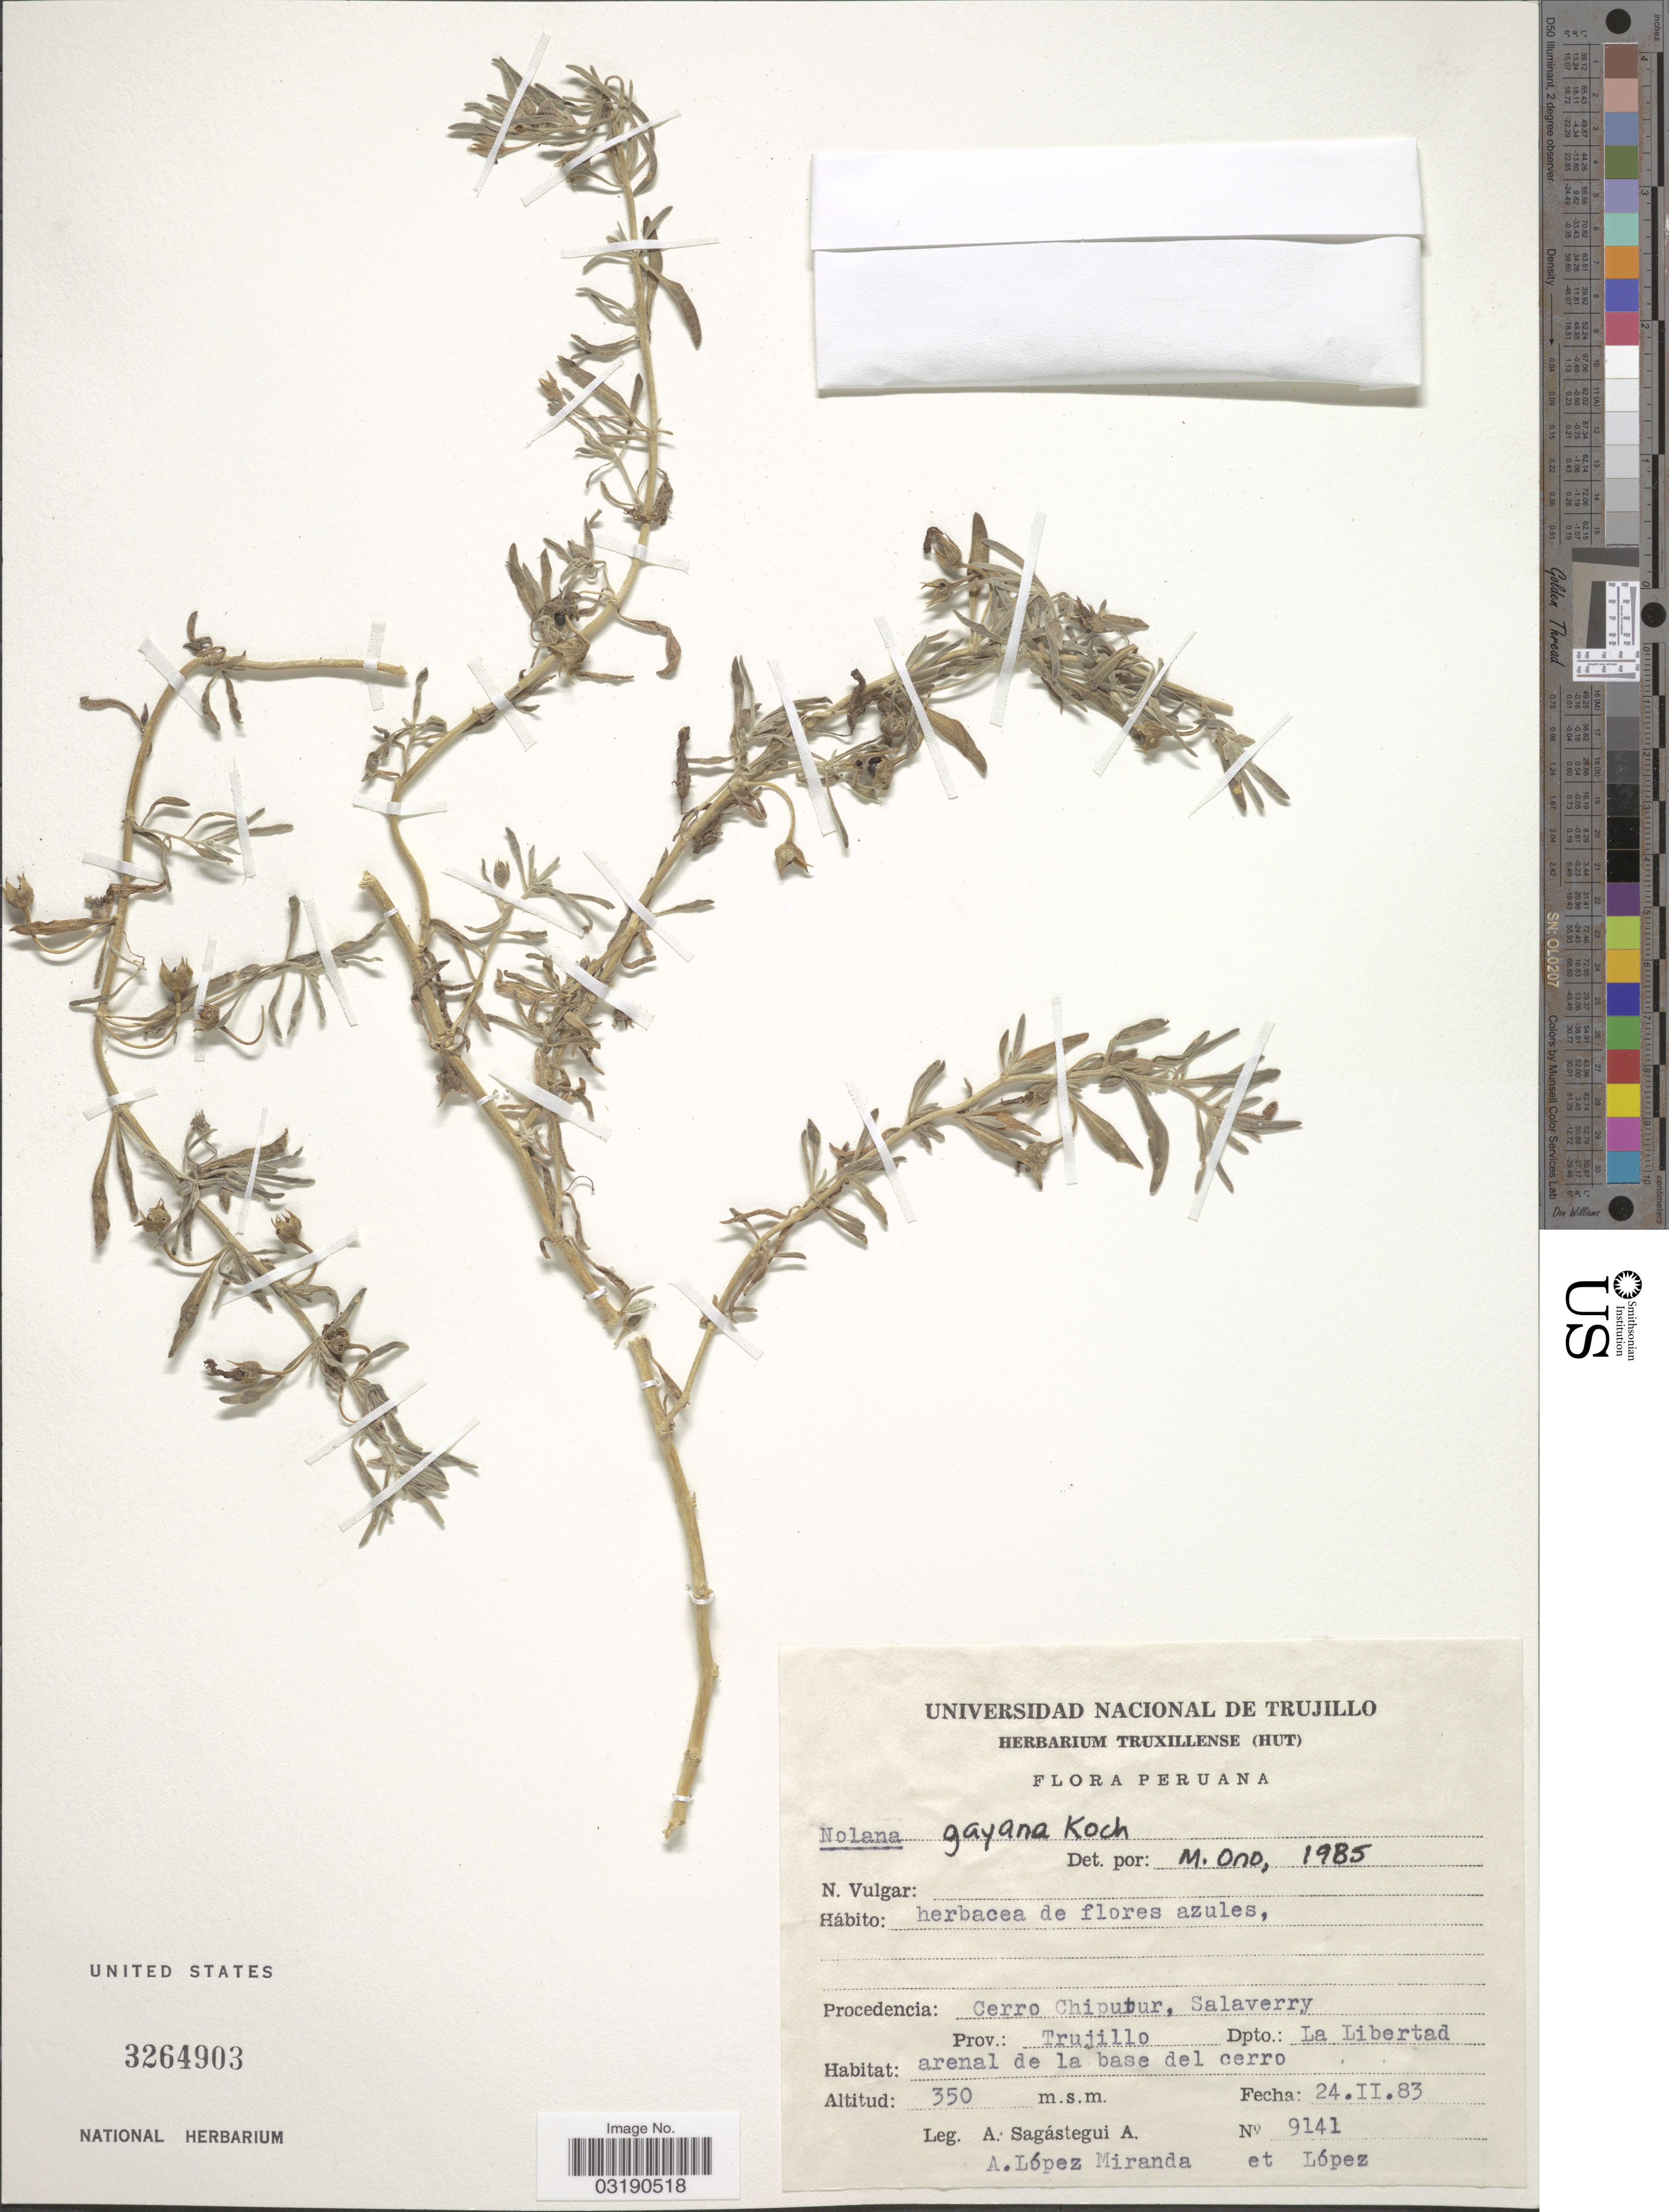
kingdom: Plantae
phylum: Tracheophyta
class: Magnoliopsida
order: Solanales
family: Solanaceae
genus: Nolana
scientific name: Nolana gayana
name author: (Gaudich.) Koch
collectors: A. Sagástegui A., A. López M. & -. Lopez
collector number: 9141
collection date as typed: Transcribed d/m/y: 24/2/83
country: Peru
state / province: La Libertad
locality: Procedencia: Cerro Chiputur, Salaverry, Prov.: Trujillo, Dpto.: La Libertad.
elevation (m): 350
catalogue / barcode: US 3264903